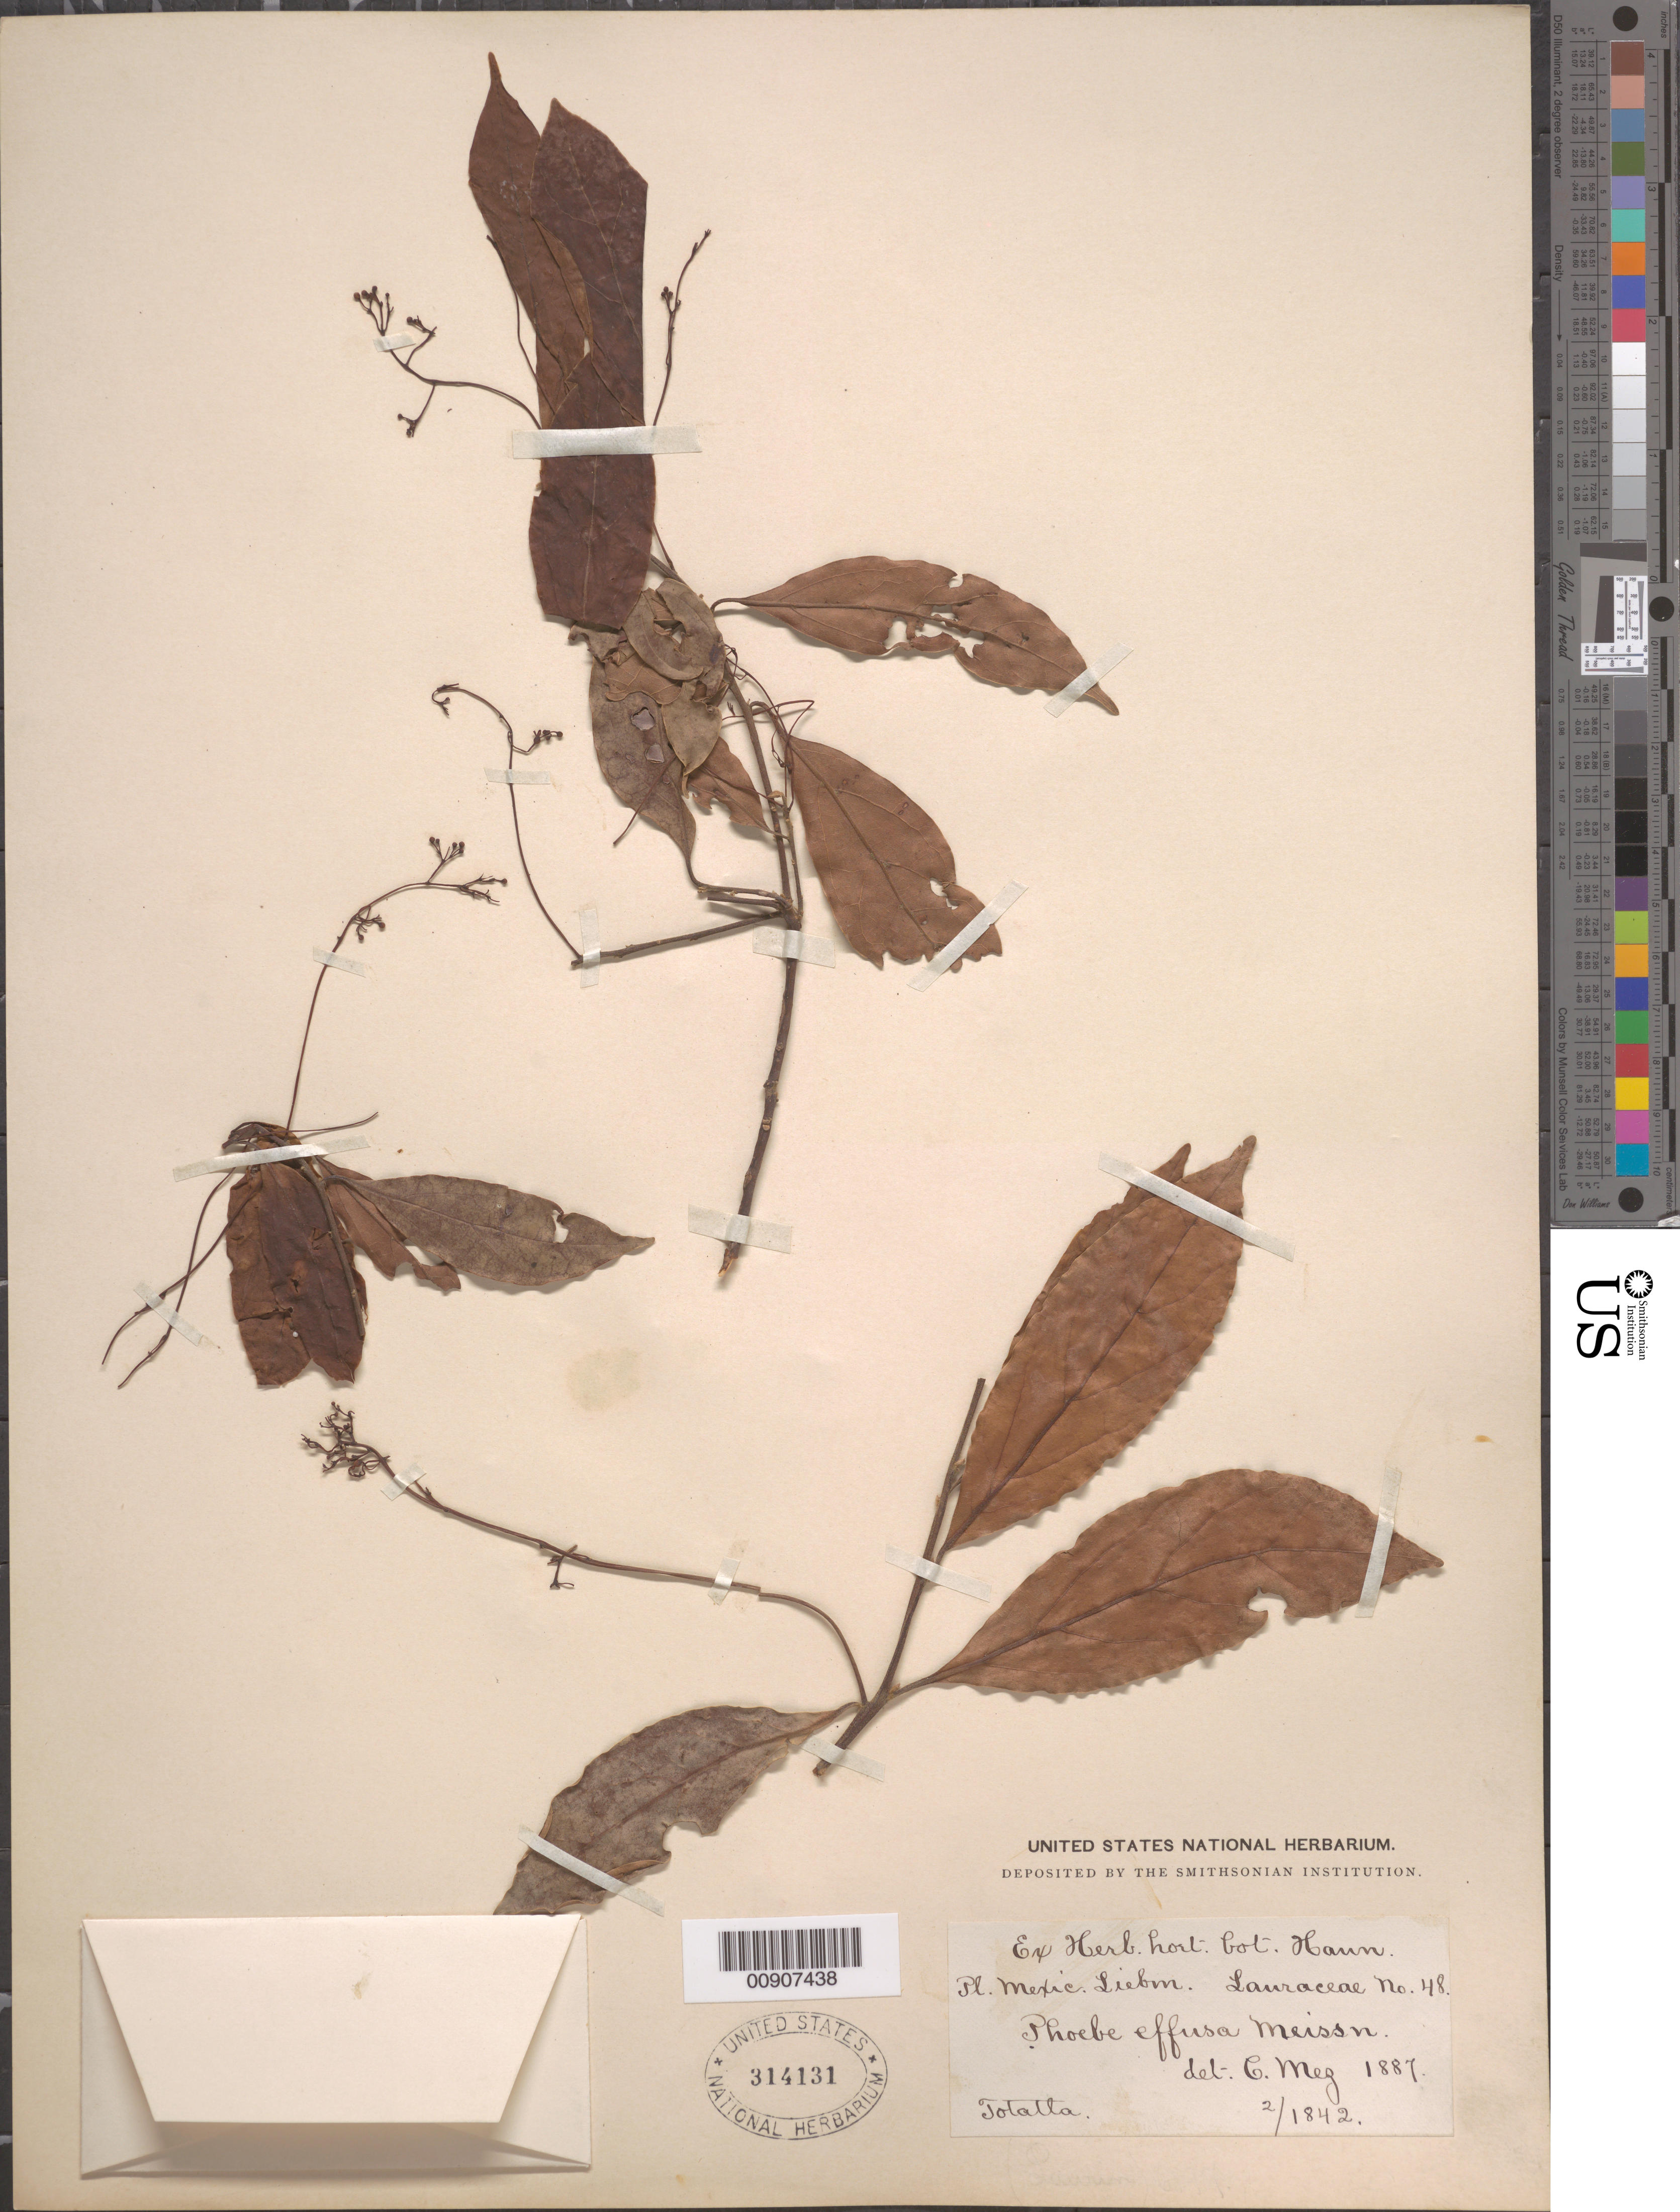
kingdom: Plantae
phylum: Tracheophyta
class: Magnoliopsida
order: Laurales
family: Lauraceae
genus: Phoebe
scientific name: Phoebe effusa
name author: Meisn.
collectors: F. M. Liebmann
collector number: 48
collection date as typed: Feb 1842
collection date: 1842-02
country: Mexico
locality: Totatla.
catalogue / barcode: US 314131